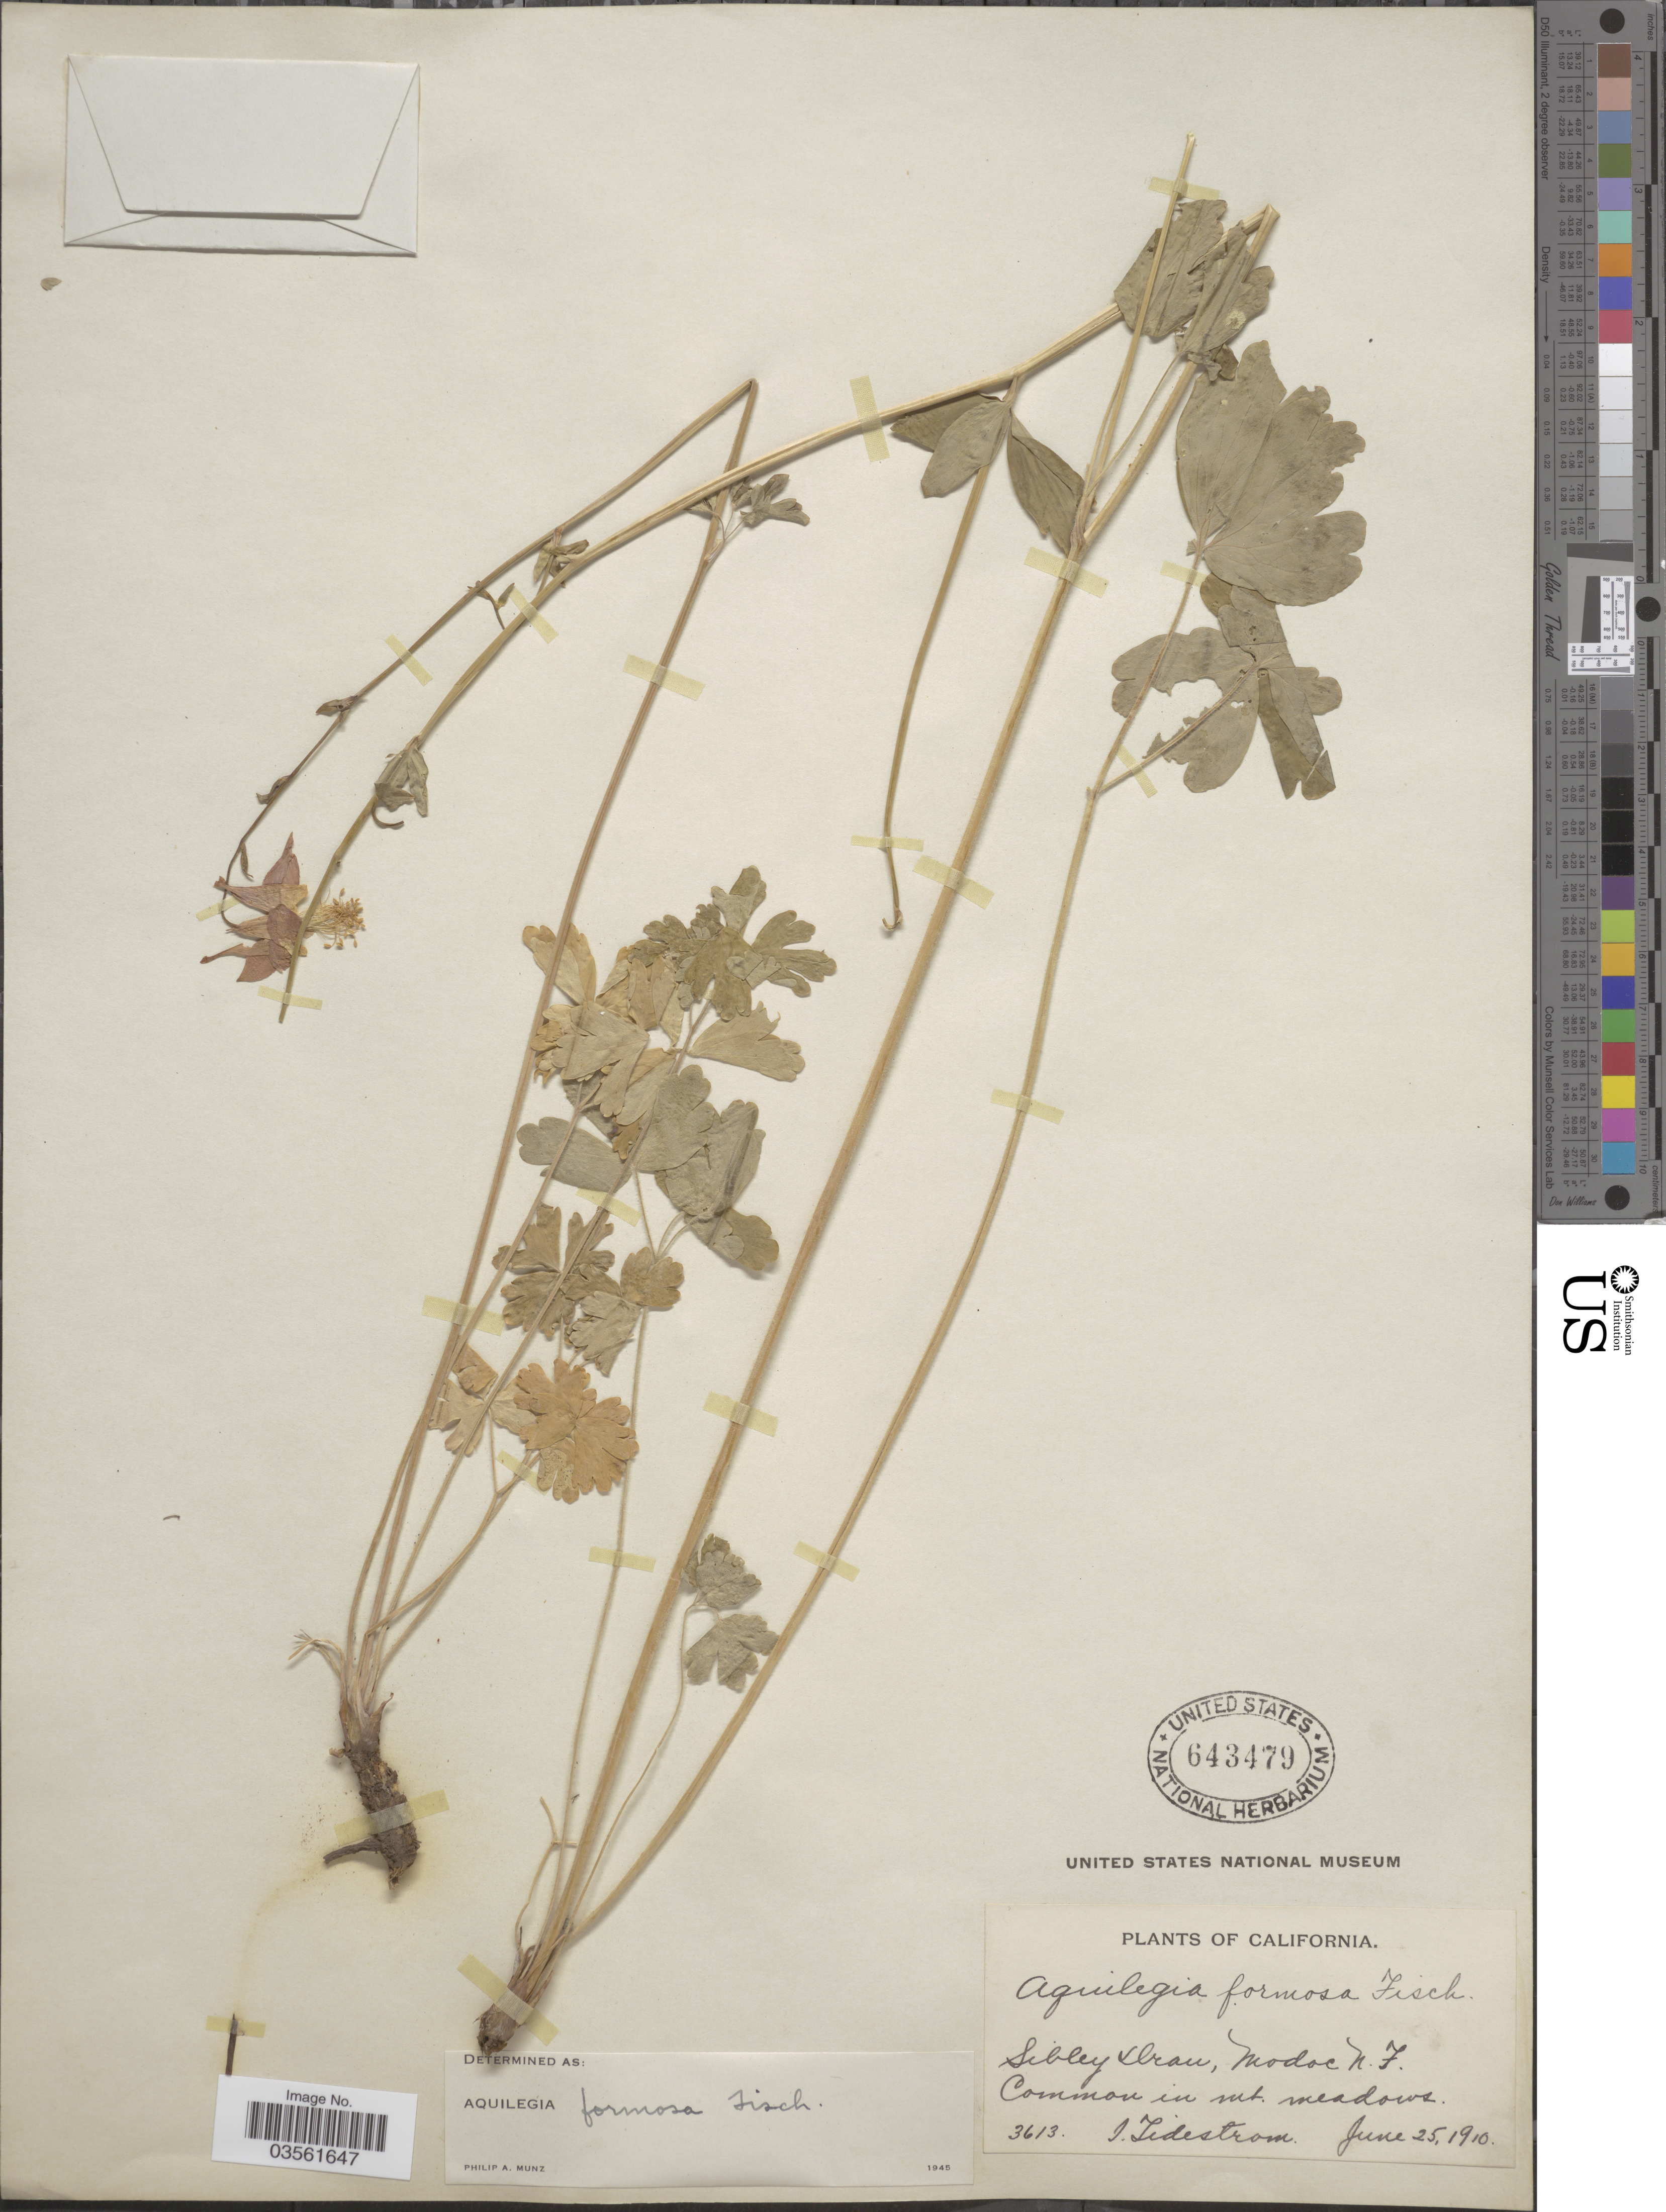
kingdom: Plantae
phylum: Tracheophyta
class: Magnoliopsida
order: Ranunculales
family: Ranunculaceae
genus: Aquilegia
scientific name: Aquilegia formosa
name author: Fisch. ex DC.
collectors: I. F. Tidestrom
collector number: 3613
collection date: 1910-06-25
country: United States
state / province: California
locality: Sibley Draw, Modoc N. F.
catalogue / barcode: US 643479